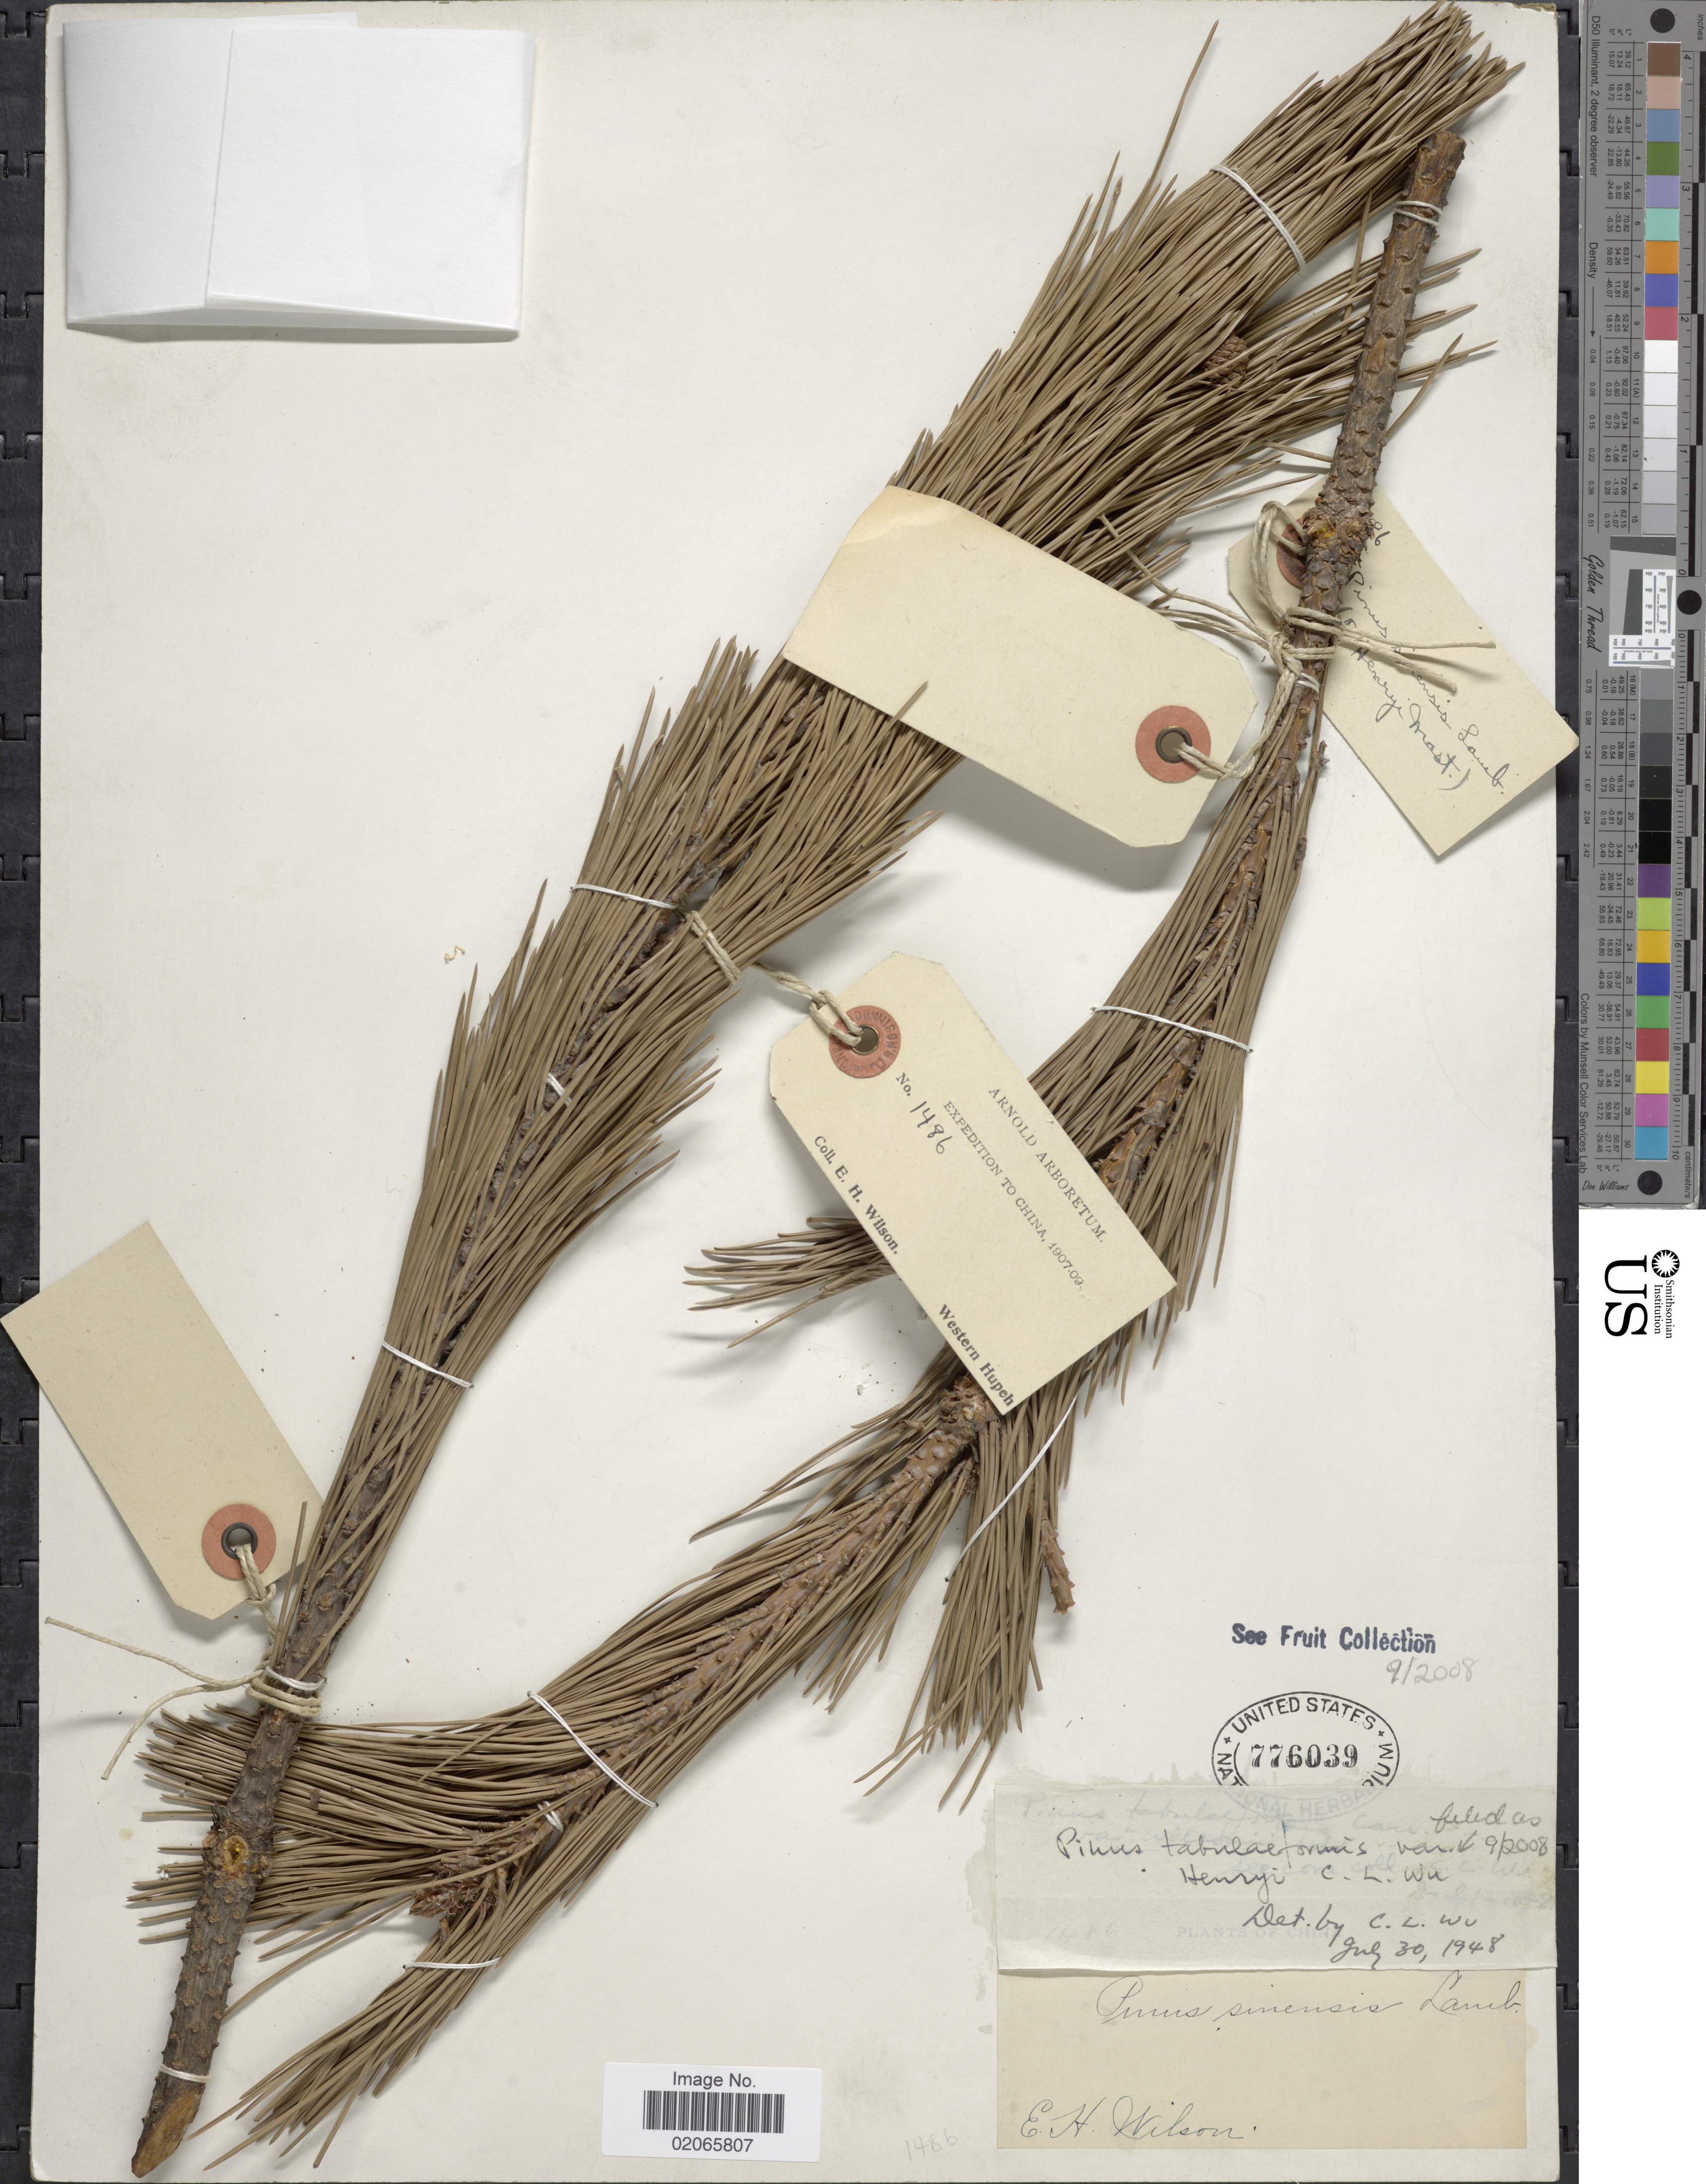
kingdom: Plantae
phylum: Tracheophyta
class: Pinopsida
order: Pinales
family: Pinaceae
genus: Pinus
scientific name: Pinus tabuliformis var. henryi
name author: (Mast.) C.T. Kuan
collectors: E. Wilson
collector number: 1486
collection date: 1907/1909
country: China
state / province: Hubei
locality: Western Hupeh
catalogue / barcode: US 776039